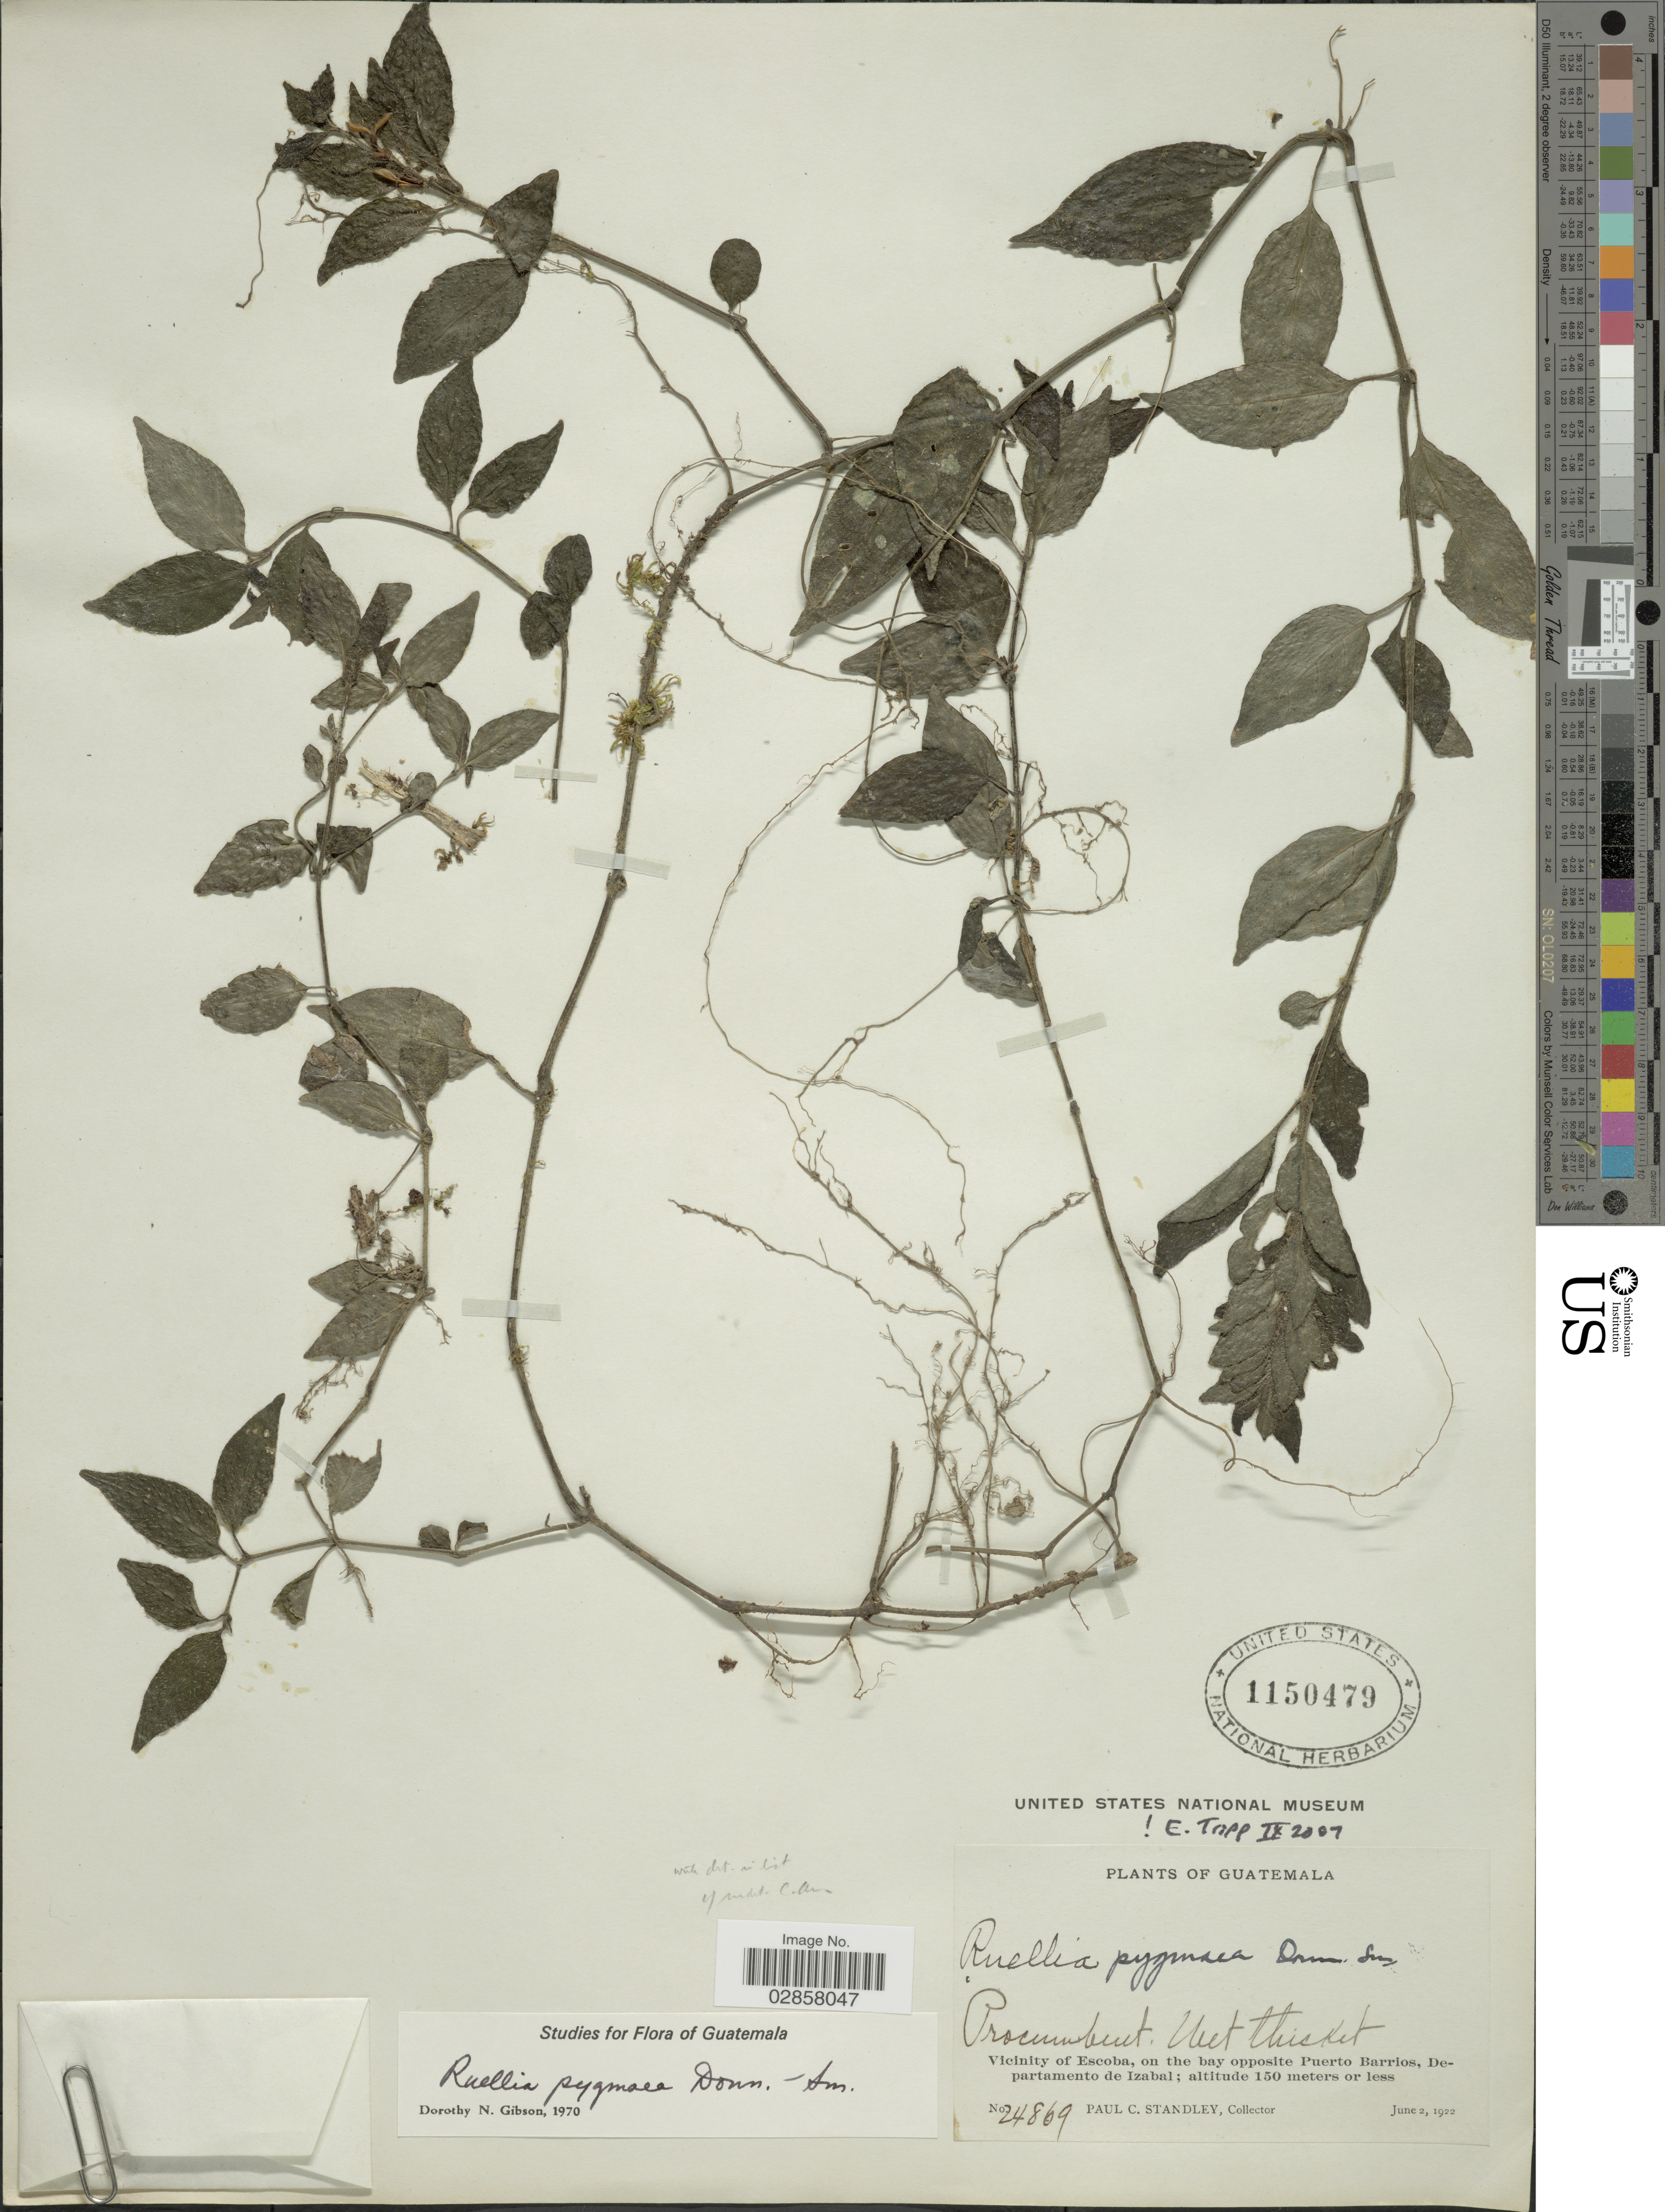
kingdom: Plantae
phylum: Tracheophyta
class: Magnoliopsida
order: Lamiales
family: Acanthaceae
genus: Ruellia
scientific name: Ruellia pygmaea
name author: Donn. Sm.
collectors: P. C. Standley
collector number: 24869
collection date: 1922-06-02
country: Guatemala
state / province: Izabal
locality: Vicinity of Escoba, on the bay opposite Puerto Barrios, Departamento de Izabal.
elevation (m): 150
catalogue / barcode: US 1150479